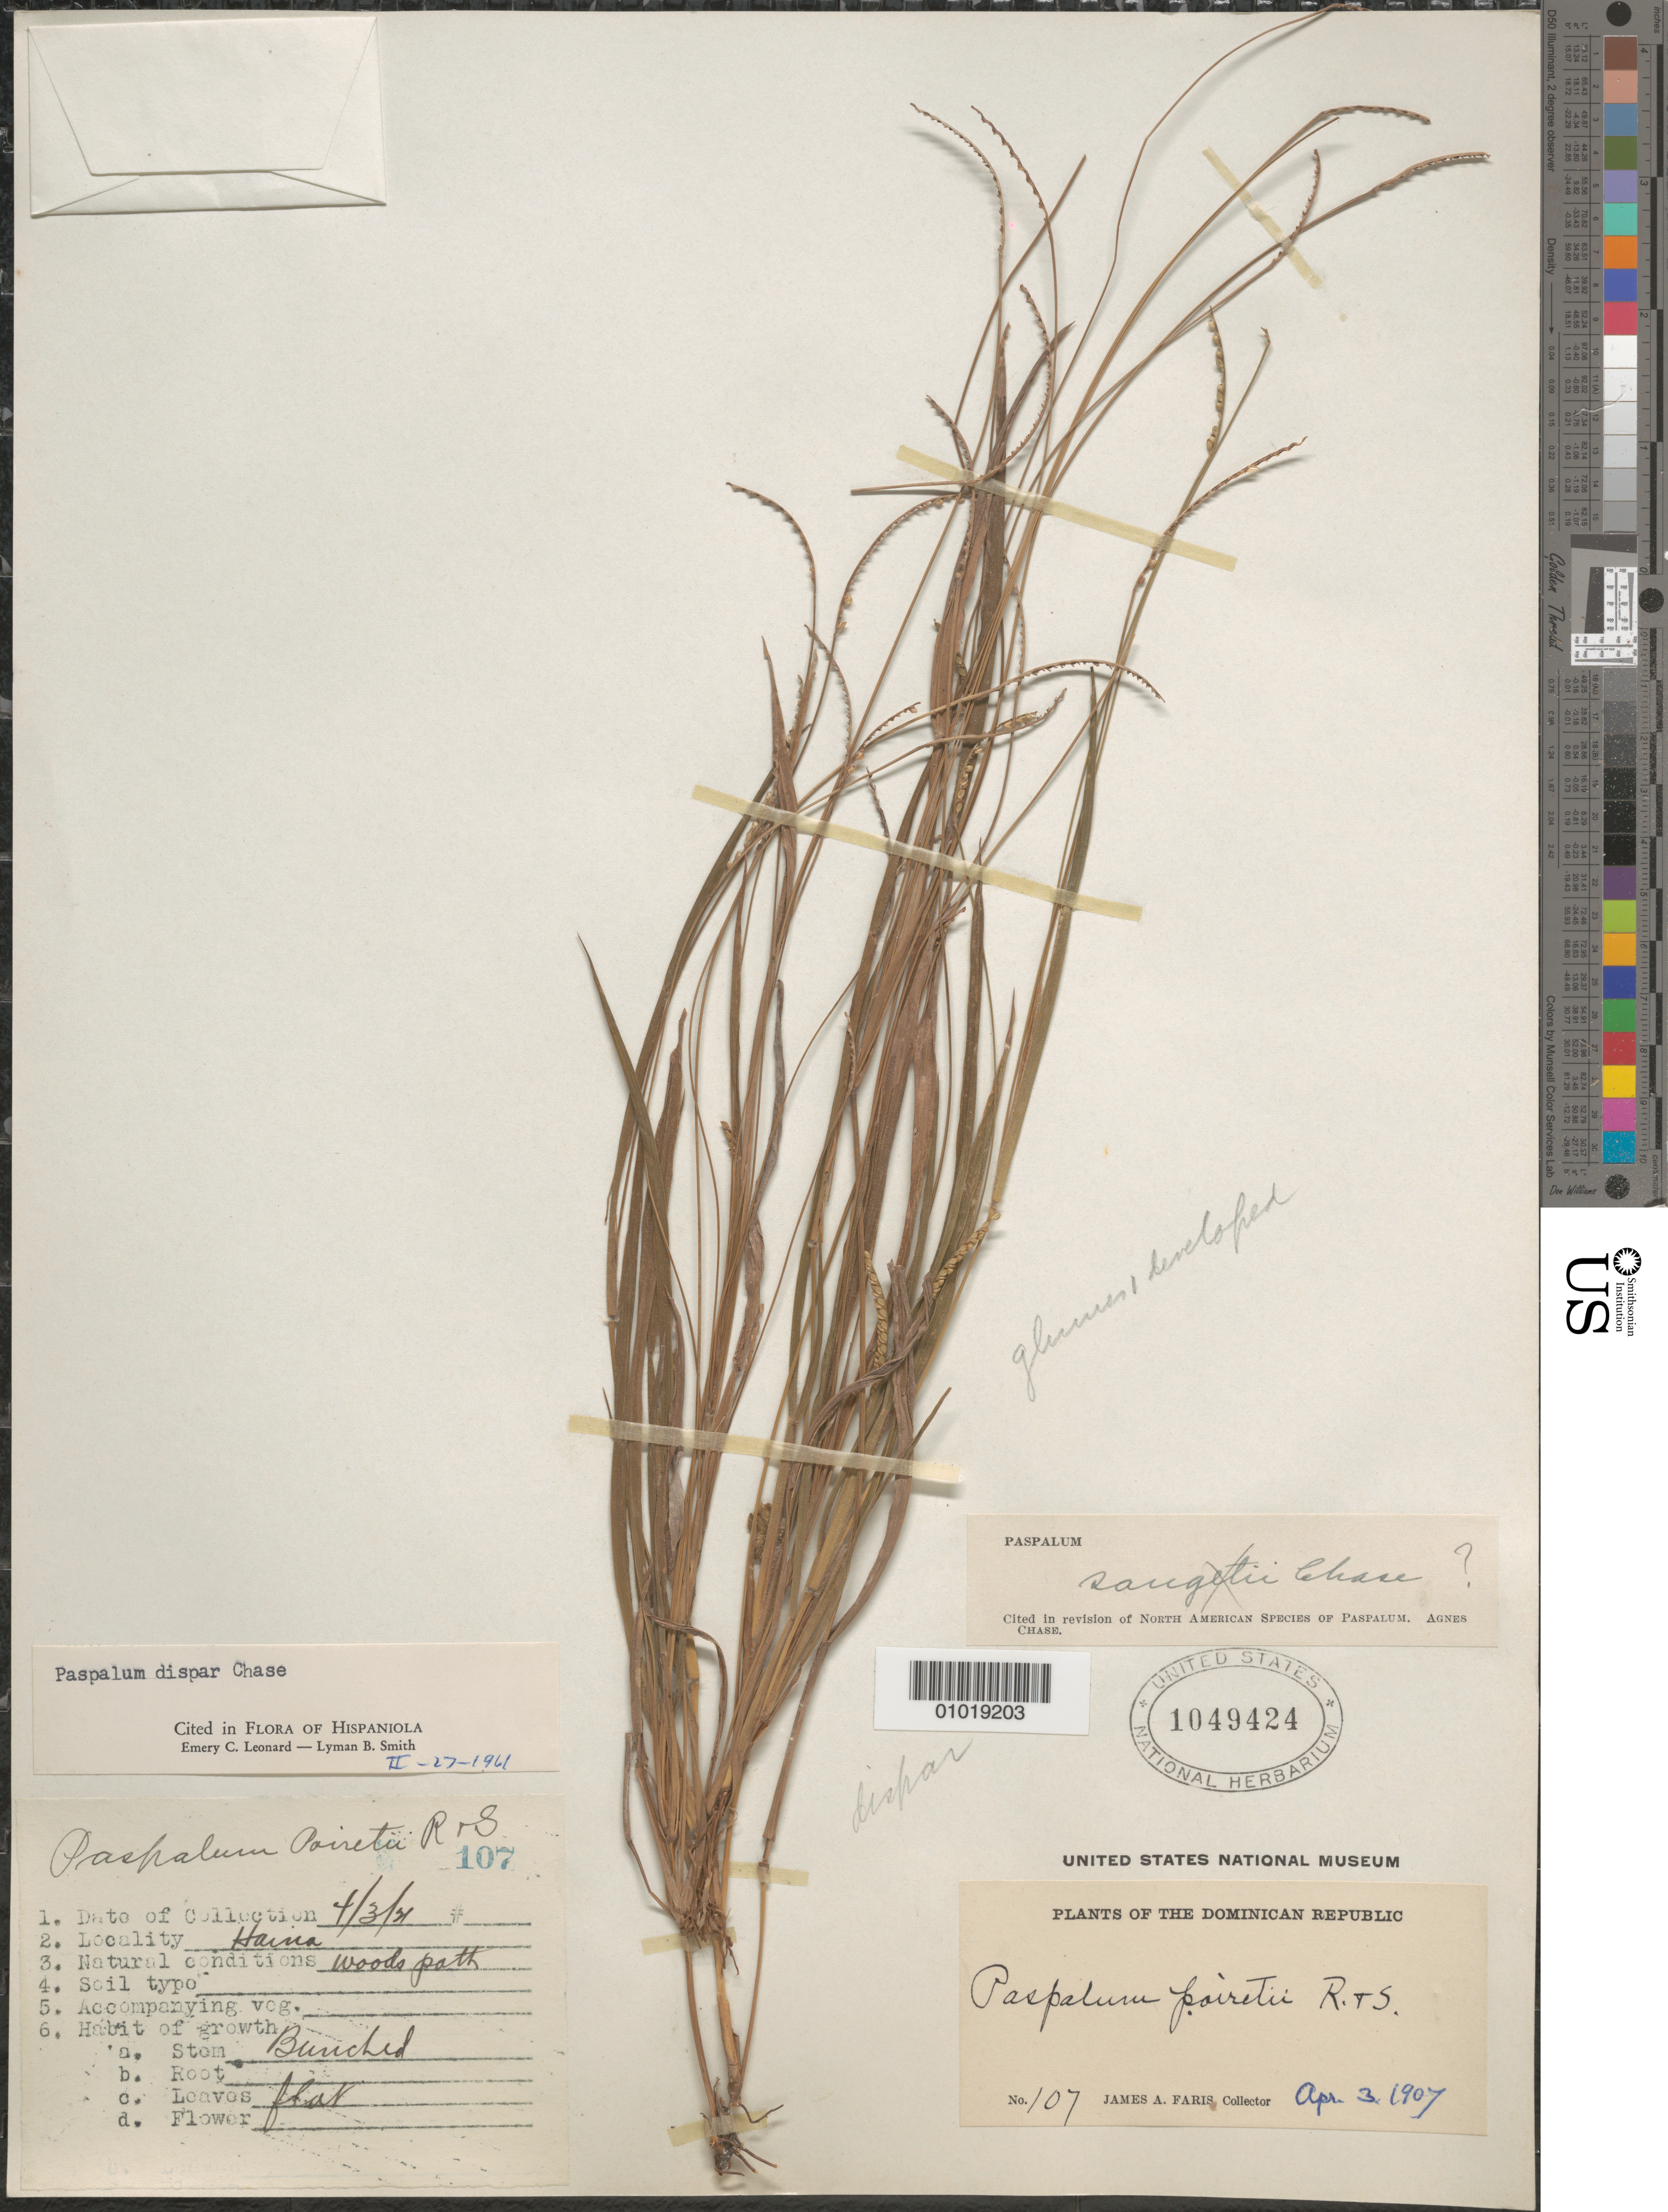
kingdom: Plantae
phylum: Tracheophyta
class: Liliopsida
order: Poales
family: Poaceae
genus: Paspalum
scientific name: Paspalum dispar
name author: Chase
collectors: J. Faris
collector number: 107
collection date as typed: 04 Mar 1931 or 03 Apr 1931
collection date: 1931-03-04 or 1931-04-03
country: Dominican Republic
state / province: San Cristóbal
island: Hispaniola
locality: Haina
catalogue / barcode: US 1049424